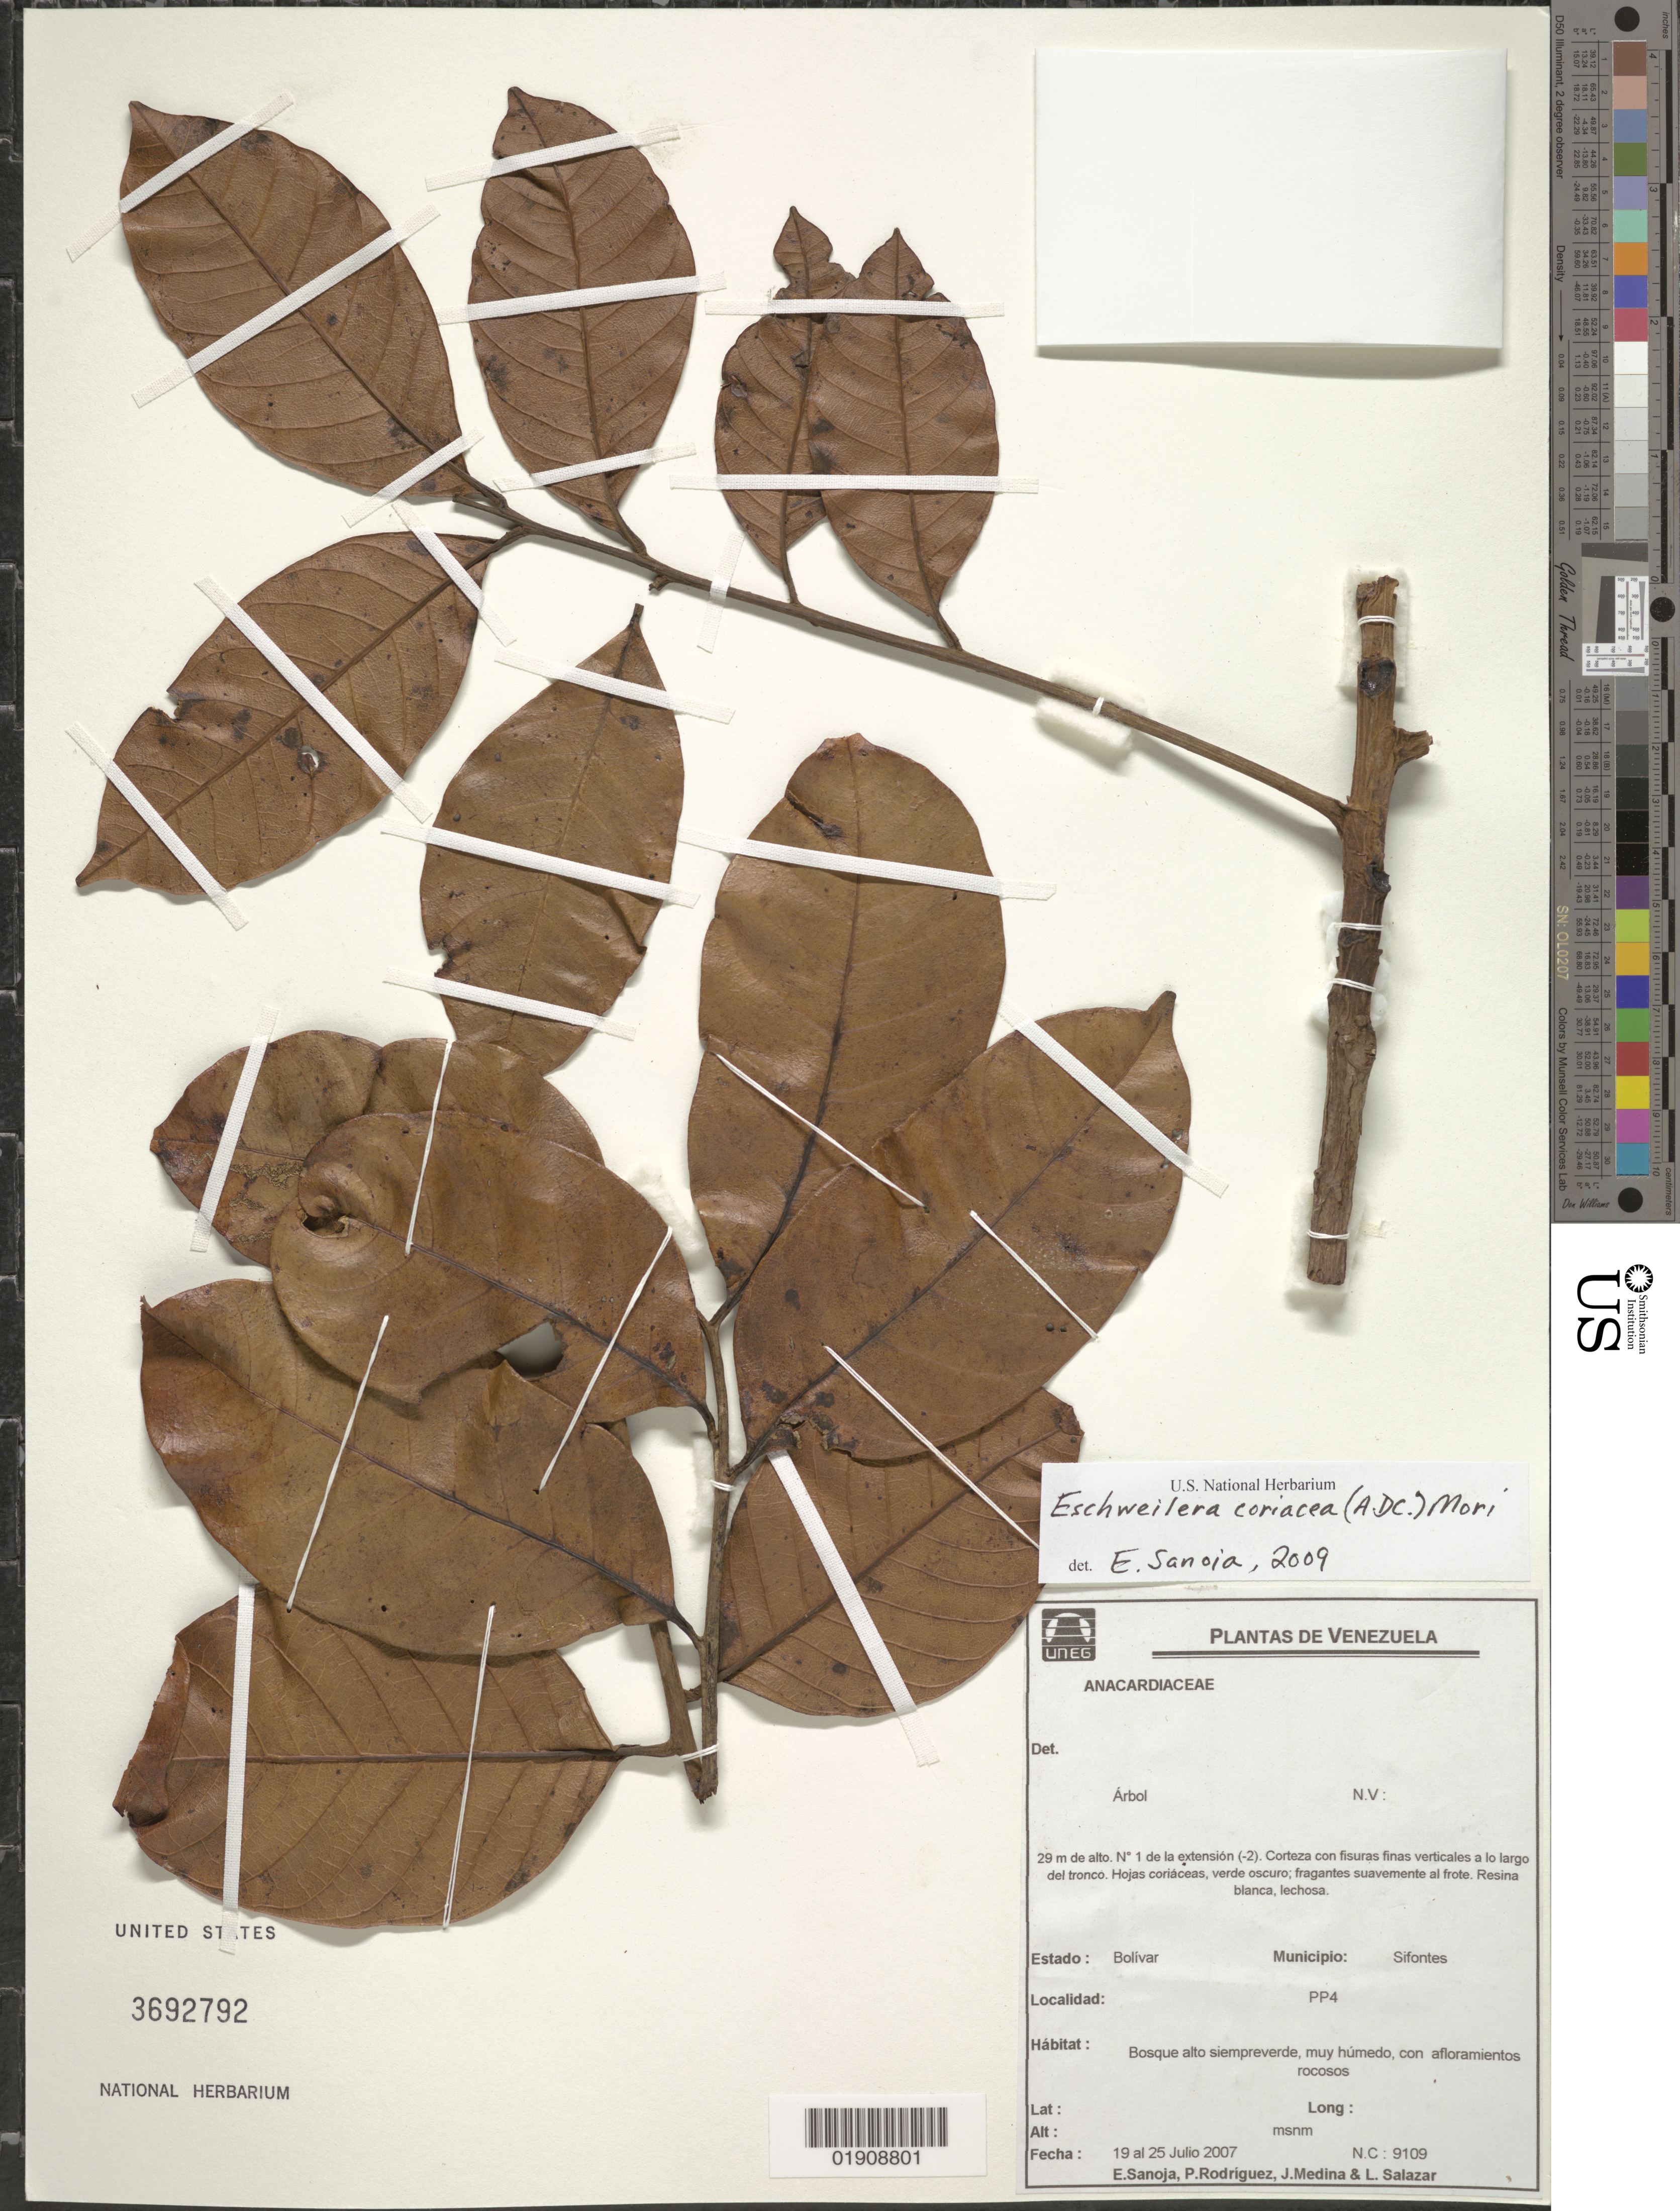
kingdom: Plantae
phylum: Tracheophyta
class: Magnoliopsida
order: Ericales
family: Lecythidaceae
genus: Eschweilera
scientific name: Eschweilera coriacea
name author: (DC.) S.A. Mori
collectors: E. Sanoja, P. Rodriguez, J. Medina & L. Salazar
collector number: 9109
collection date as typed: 19 - 25 July 2007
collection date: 2007-07-19/2007-07-25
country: Venezuela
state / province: Bolivar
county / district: Gran Sabana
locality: Km 749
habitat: Bosque alto siempreverde, muy humedo, con afloramientos rocosos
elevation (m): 1413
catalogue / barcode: US 3692792